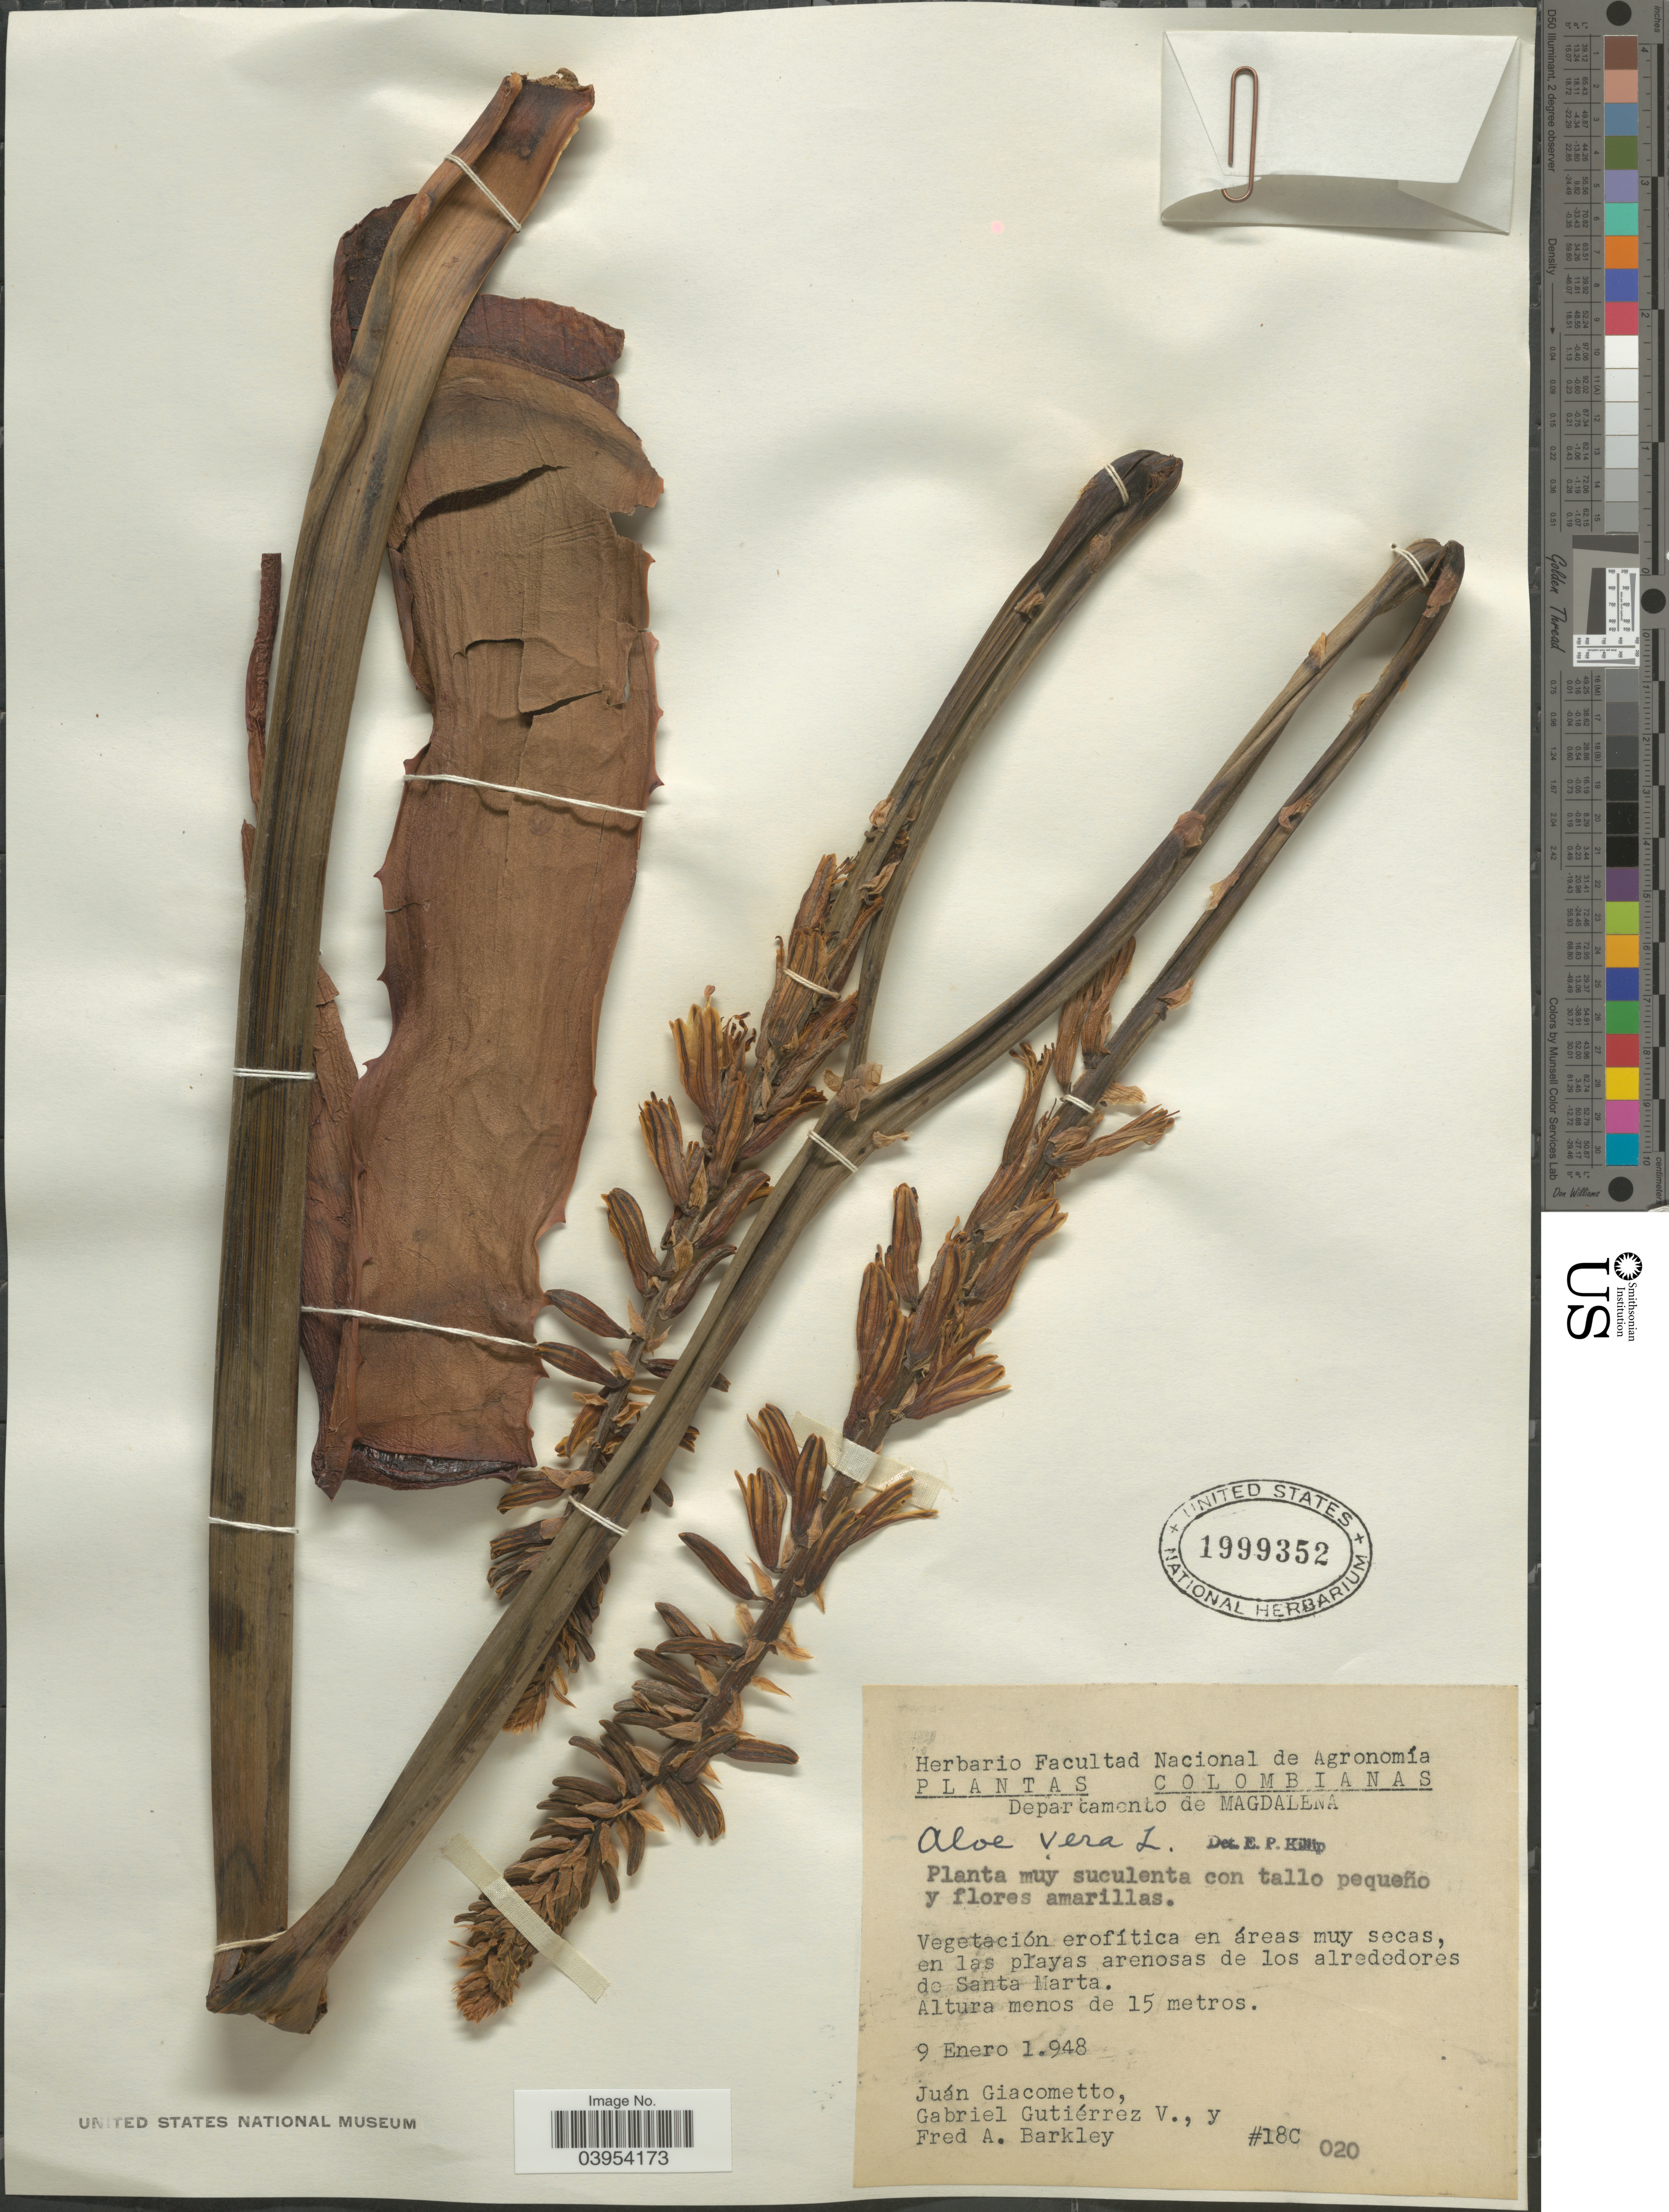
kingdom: Plantae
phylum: Tracheophyta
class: Liliopsida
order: Asparagales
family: Asphodelaceae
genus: Aloe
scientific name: Aloe vera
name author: L.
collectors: J. Giacometto, G. Gutiérrez V. & F. A. Barkley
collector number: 18C020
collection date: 1948-01-09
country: Colombia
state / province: Magdalena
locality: Departamento de Magdalena. En las palyas arenosas de los alrededores do Santa Marta.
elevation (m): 15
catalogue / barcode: US 1999352